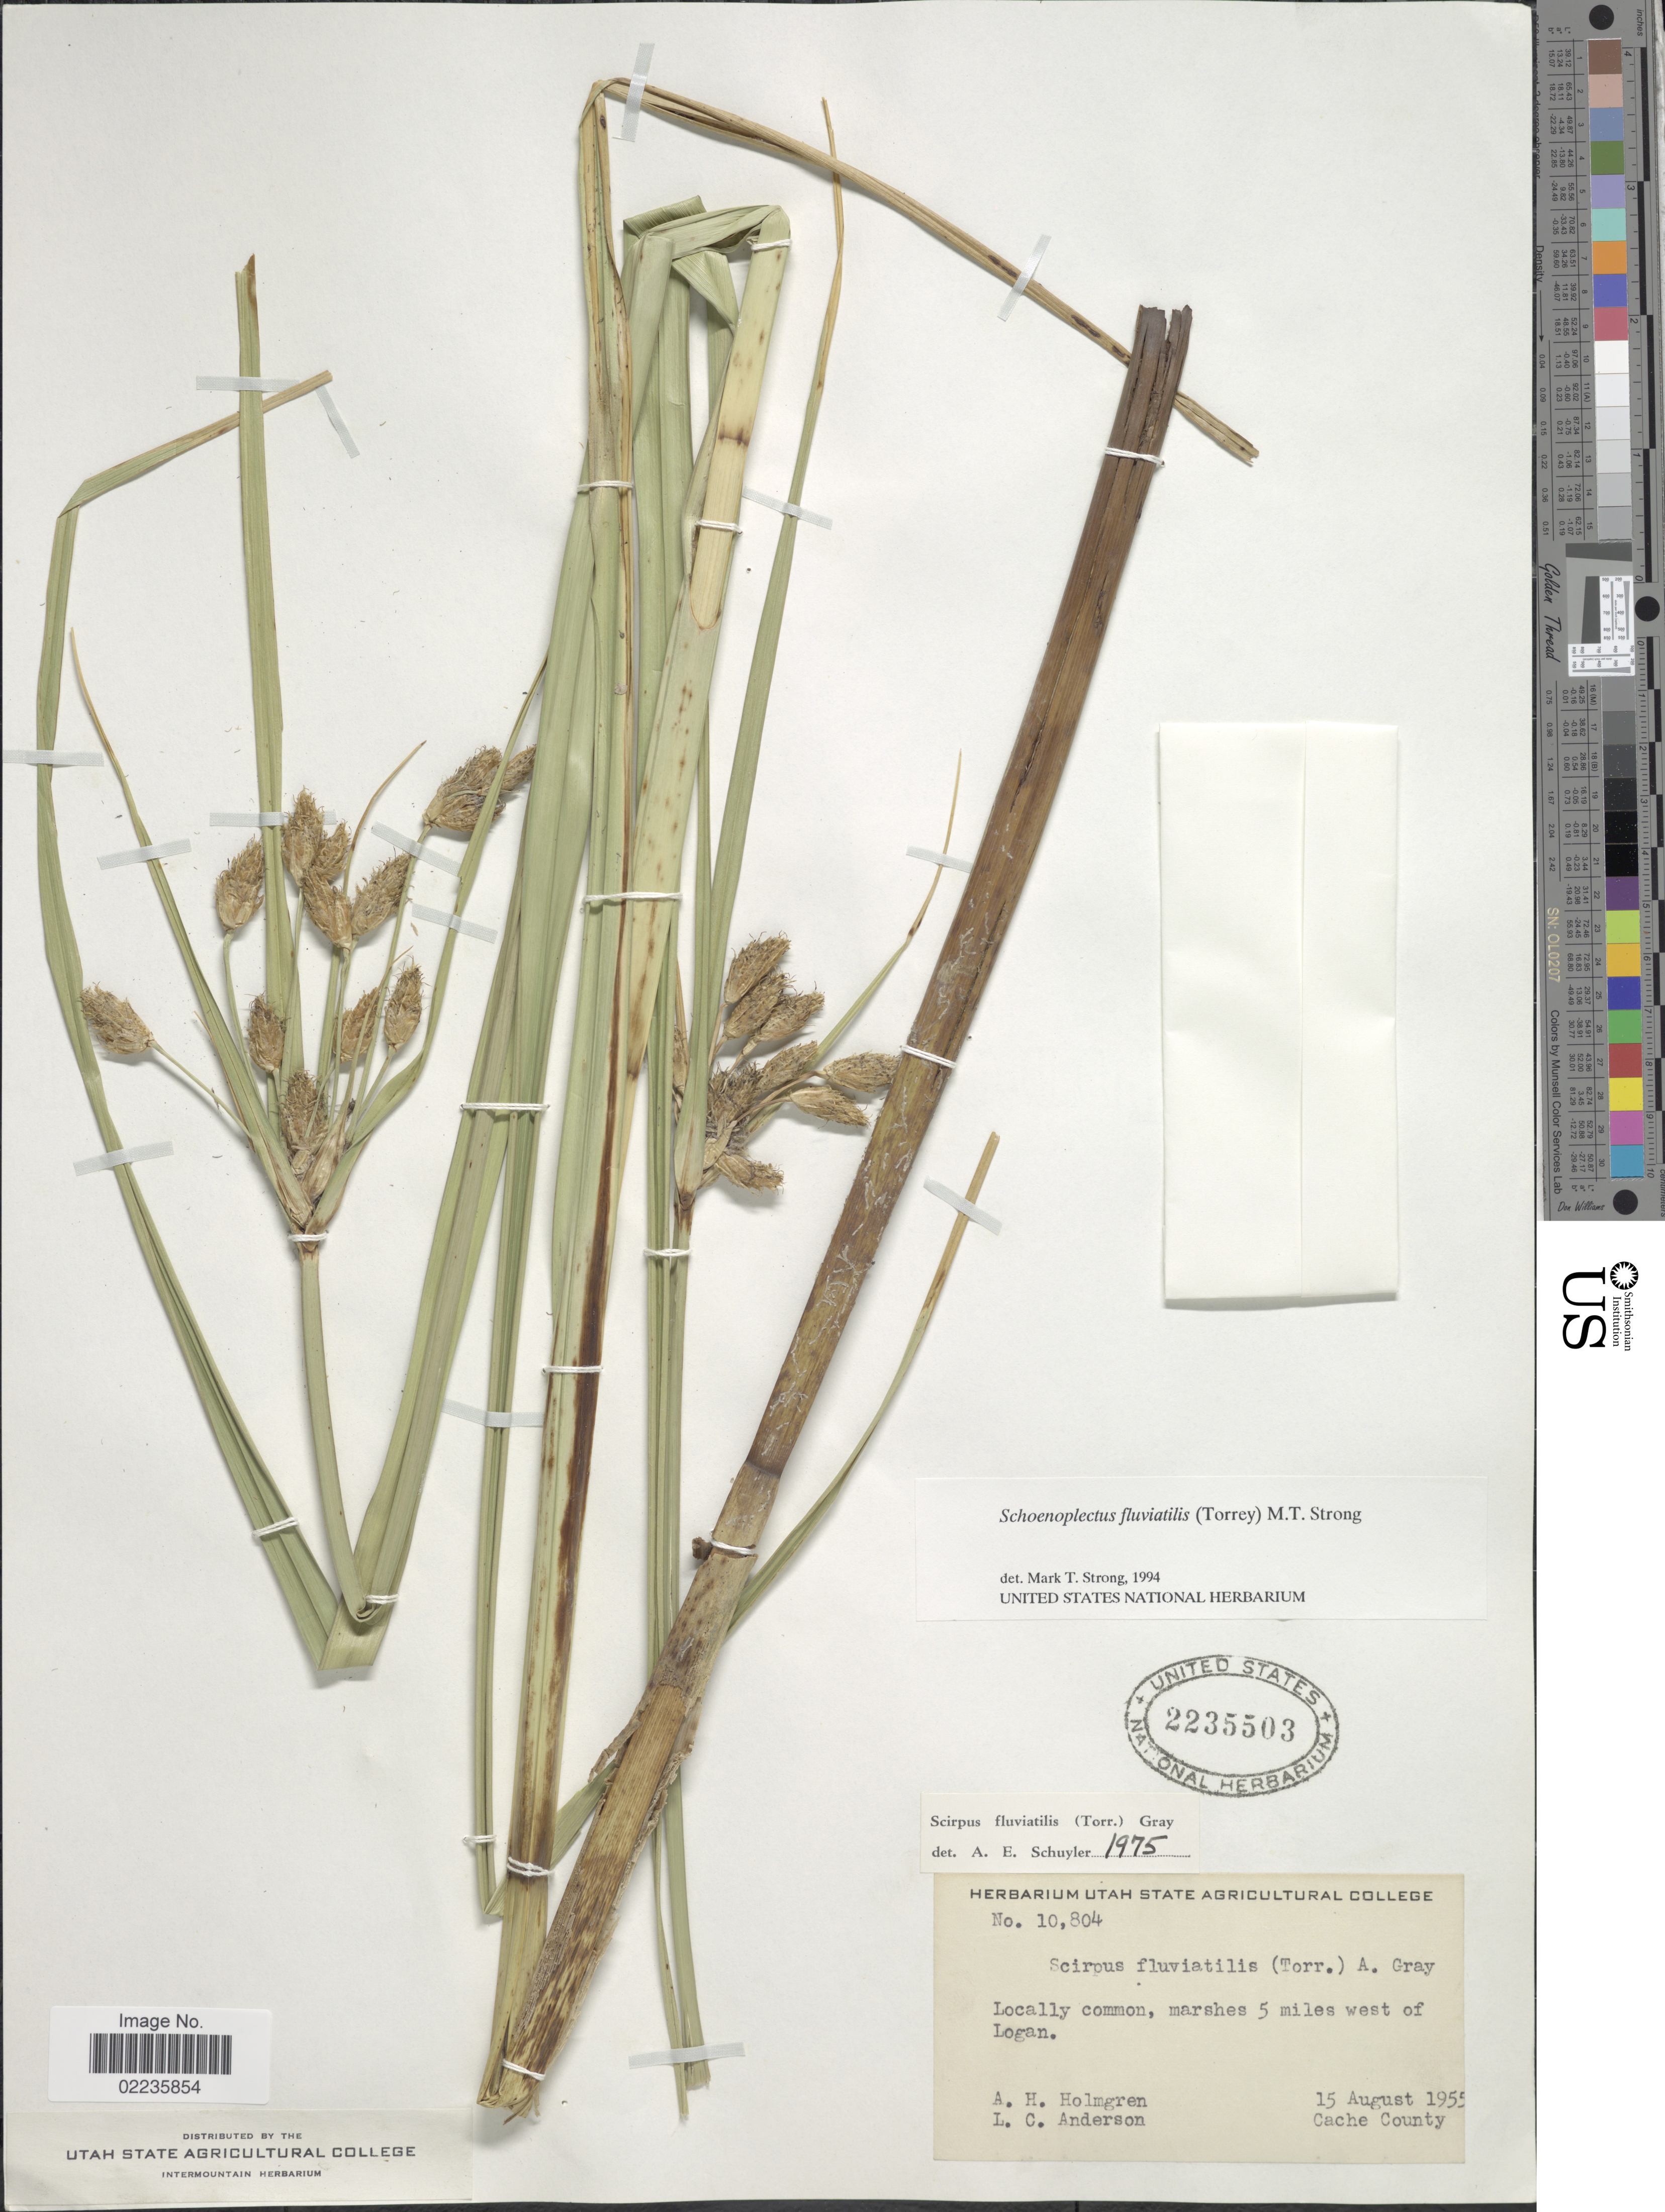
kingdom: Plantae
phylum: Tracheophyta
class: Liliopsida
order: Poales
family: Cyperaceae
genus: Bolboschoenus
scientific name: Bolboschoenus fluviatilis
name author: (Torr.) Soják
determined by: Strong, M. T., (US), Smithsonian Institution - National Museum of Natural History (UNITED STATES)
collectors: A. H. Holmgren & L. C. Anderson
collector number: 10804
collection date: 1955-08-15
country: United States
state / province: Utah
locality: Marshes 5 miles west of Logan. Cache County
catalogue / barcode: US 2235503